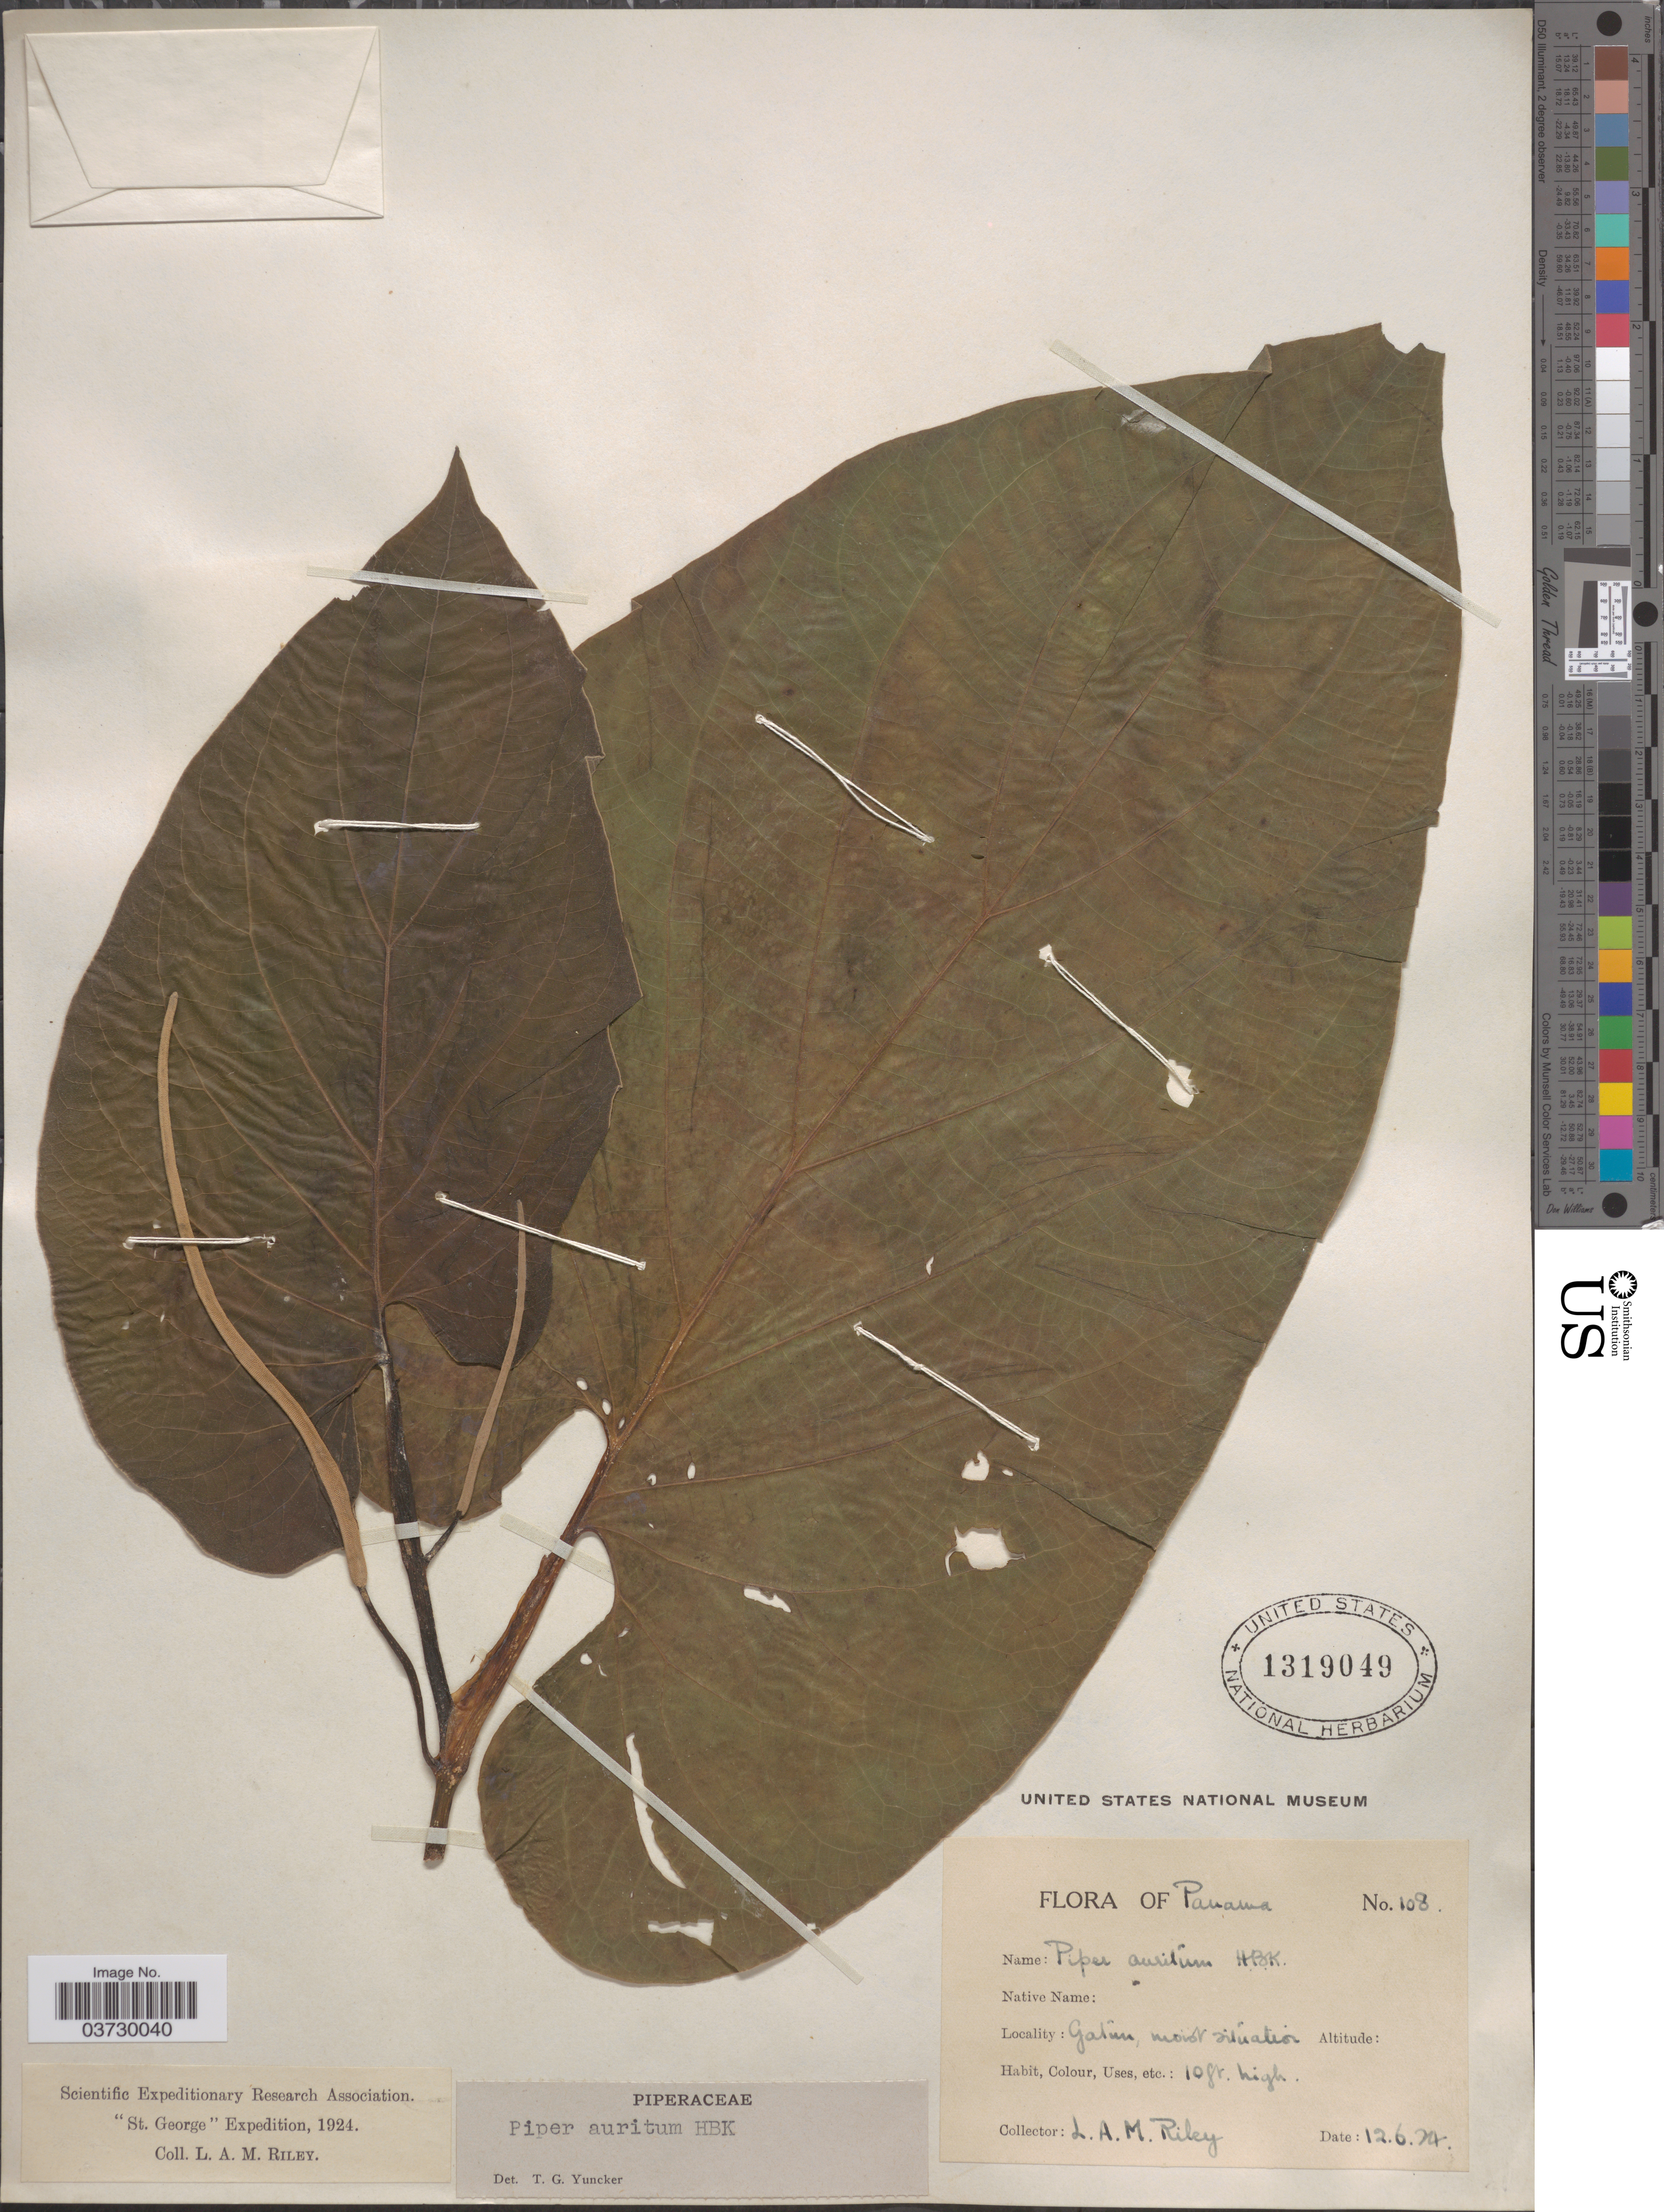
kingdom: Plantae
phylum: Tracheophyta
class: Magnoliopsida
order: Piperales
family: Piperaceae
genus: Piper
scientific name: Piper auritum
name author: Kunth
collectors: L. A. M. Riley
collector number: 108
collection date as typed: Transcribed d/m/y: 12/6/74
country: Panama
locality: Gatún.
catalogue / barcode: US 1319049